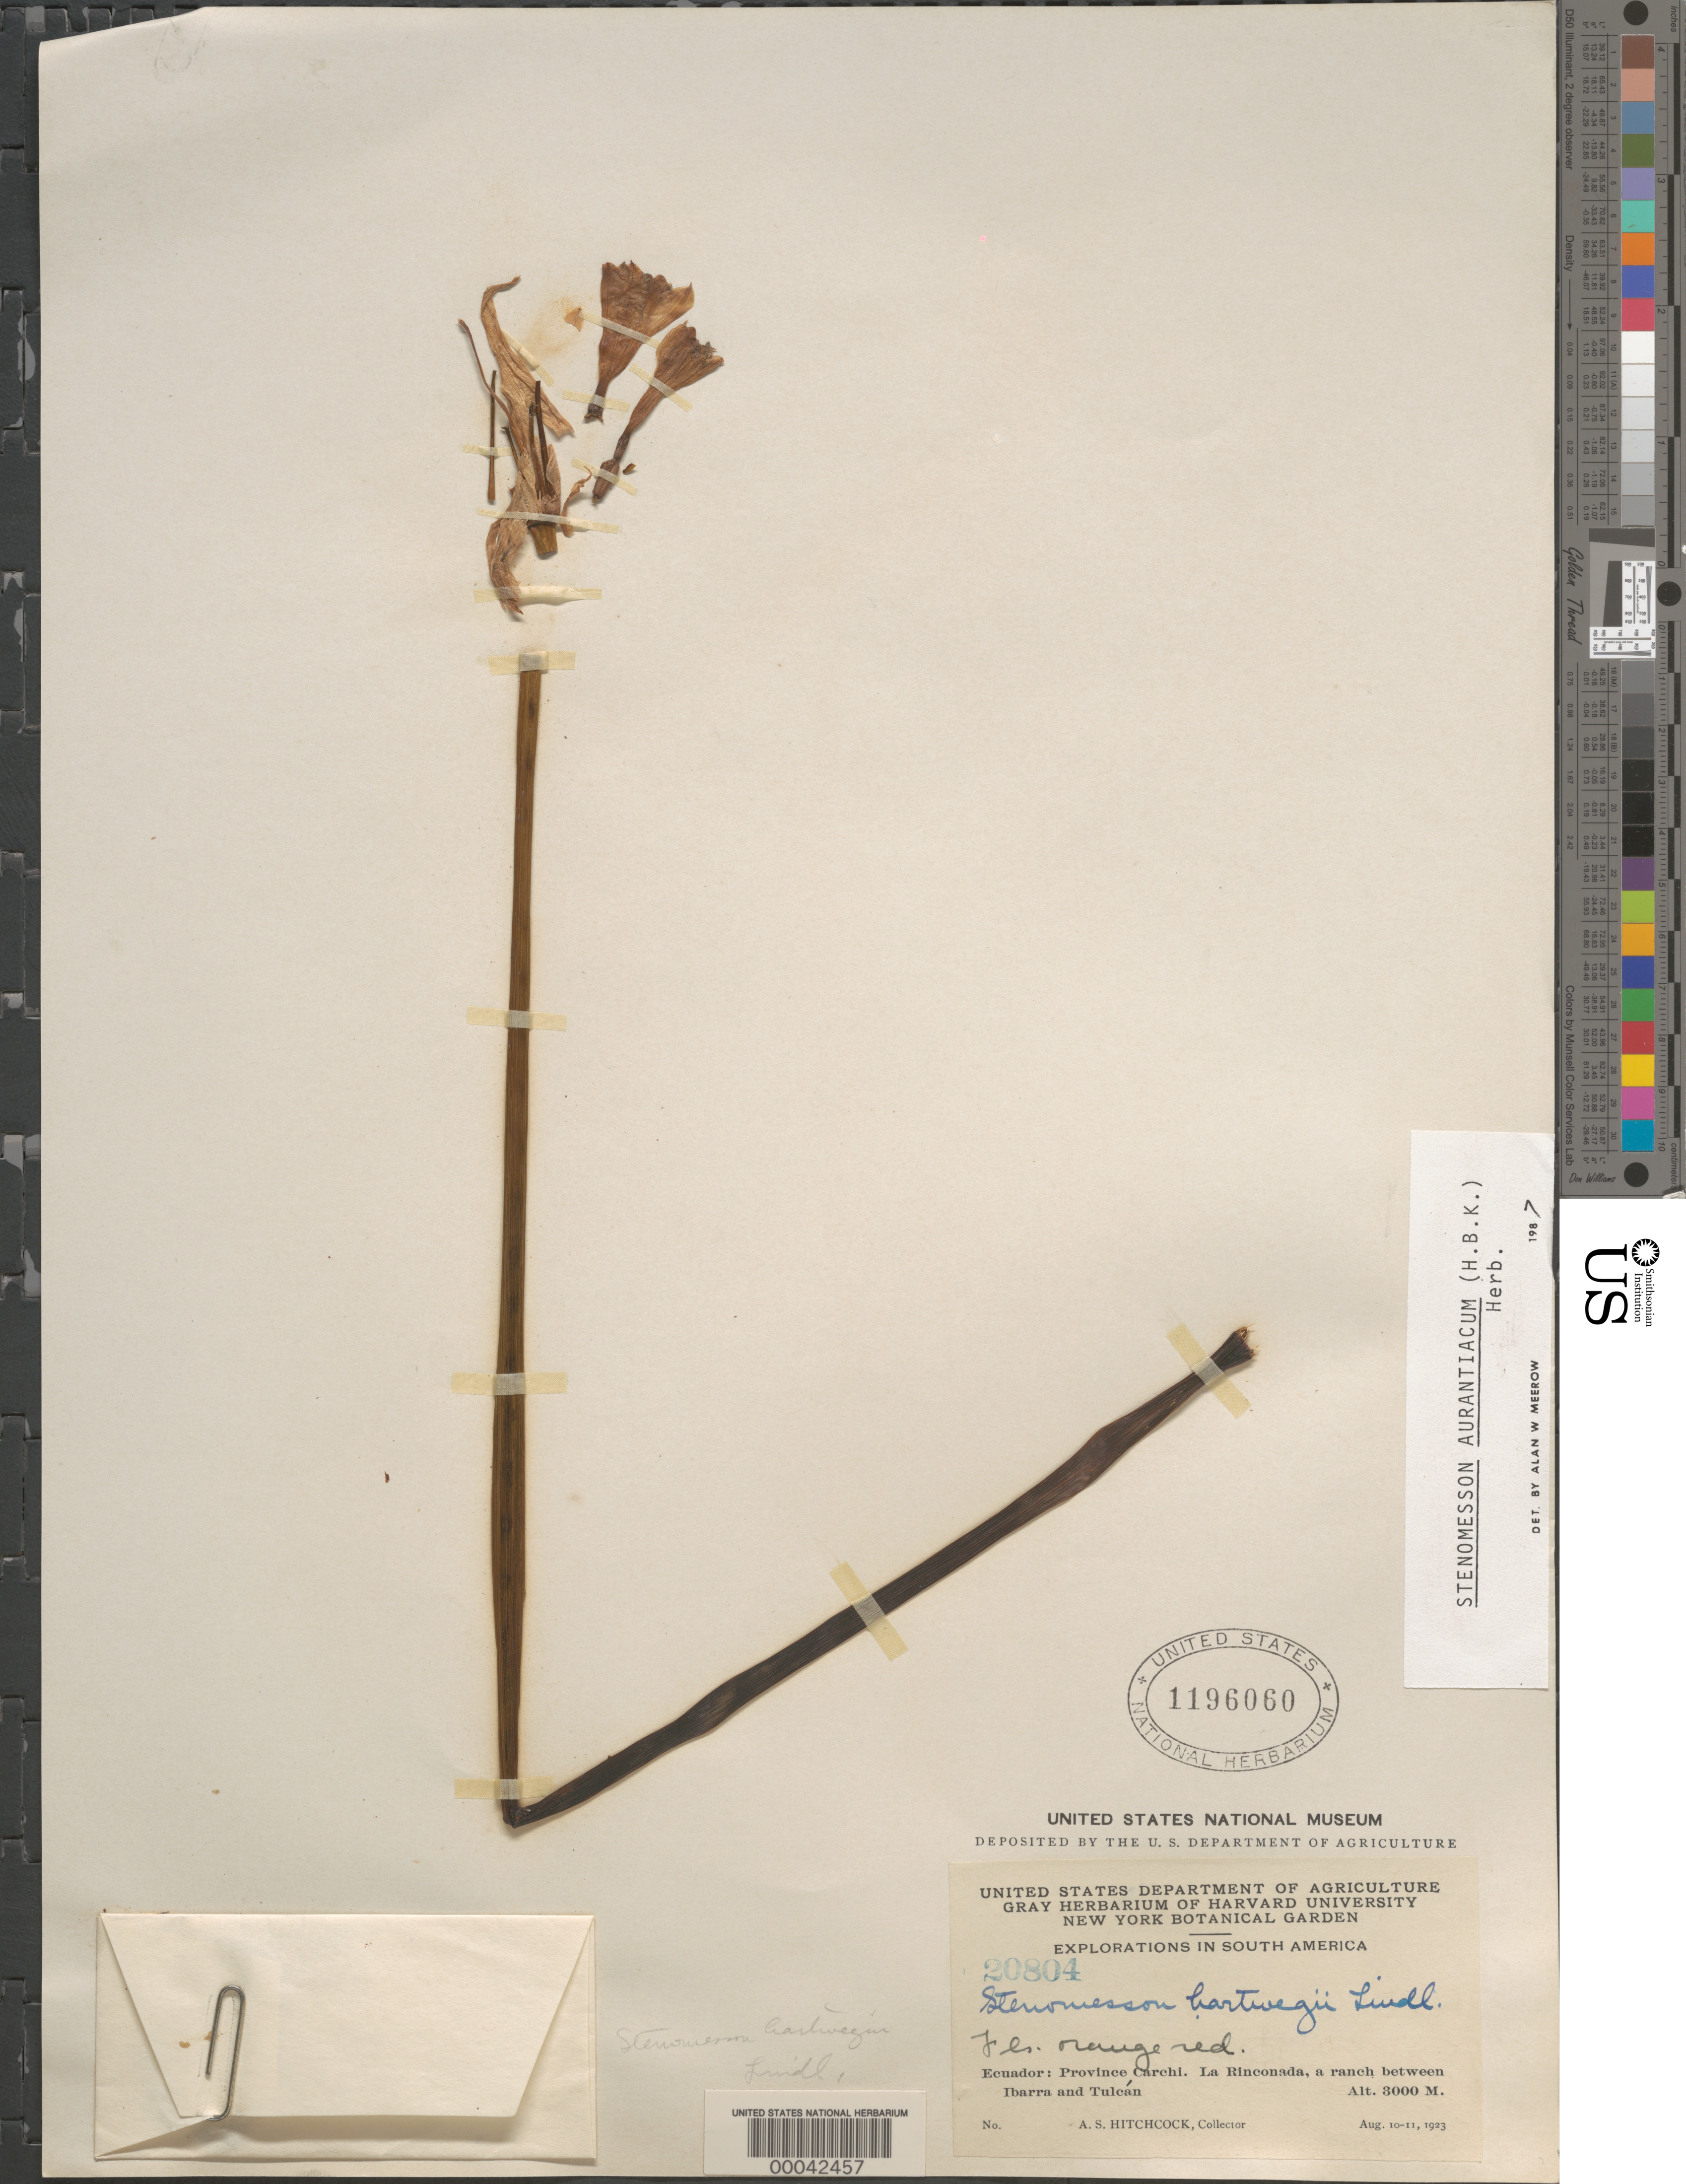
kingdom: Plantae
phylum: Tracheophyta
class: Liliopsida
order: Asparagales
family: Amaryllidaceae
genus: Stenomesson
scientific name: Stenomesson aurantiacum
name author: (Kunth) Herb.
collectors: A. S. Hitchcock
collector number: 20804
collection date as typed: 10 Aug 1923 to 11 Aug 1923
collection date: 1923-08-10/1923-08-11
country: Ecuador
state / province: Carchi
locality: La Rinconada, a ranch between Ibarra and Tulcan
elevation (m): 3000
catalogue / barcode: US 1196060